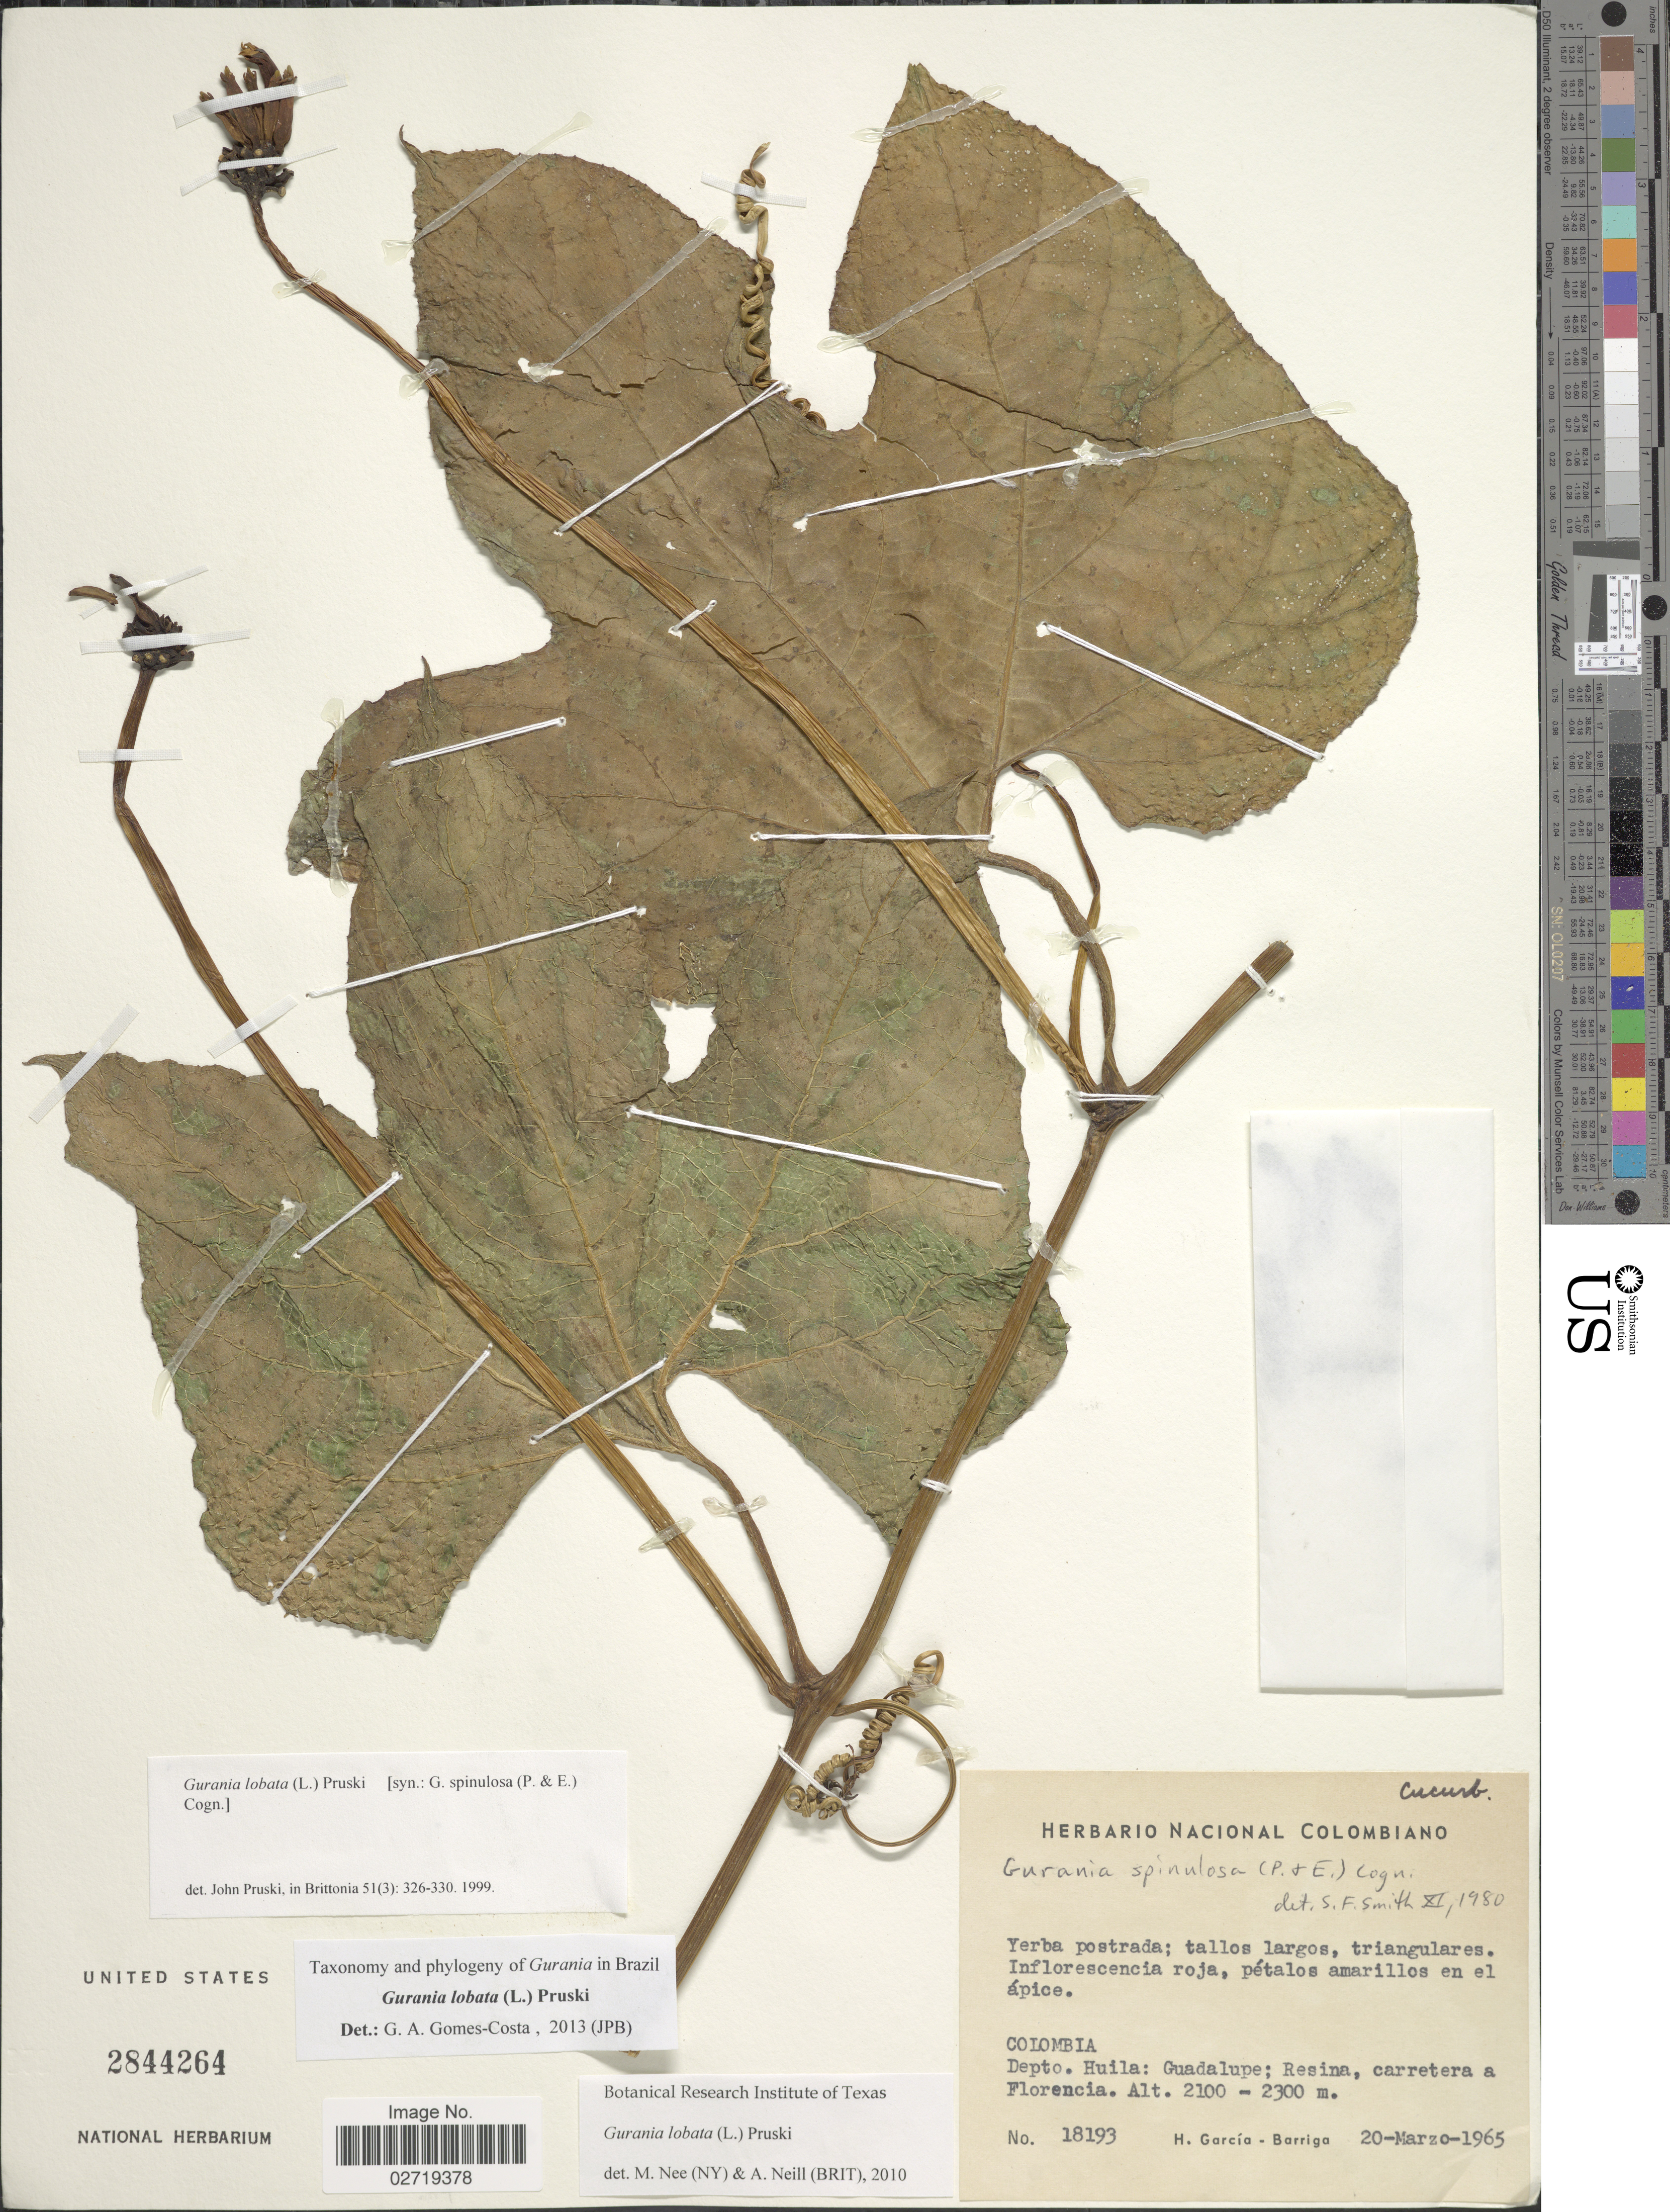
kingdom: Plantae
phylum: Tracheophyta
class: Magnoliopsida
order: Cucurbitales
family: Cucurbitaceae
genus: Gurania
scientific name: Gurania lobata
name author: (L.) Pruski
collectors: H. García Barriga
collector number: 18193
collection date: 1965-03-20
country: Colombia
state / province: Huila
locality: Depto. Huila: Guadalupe; Resina, carretera a Florencia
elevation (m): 2100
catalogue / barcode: US 2844264